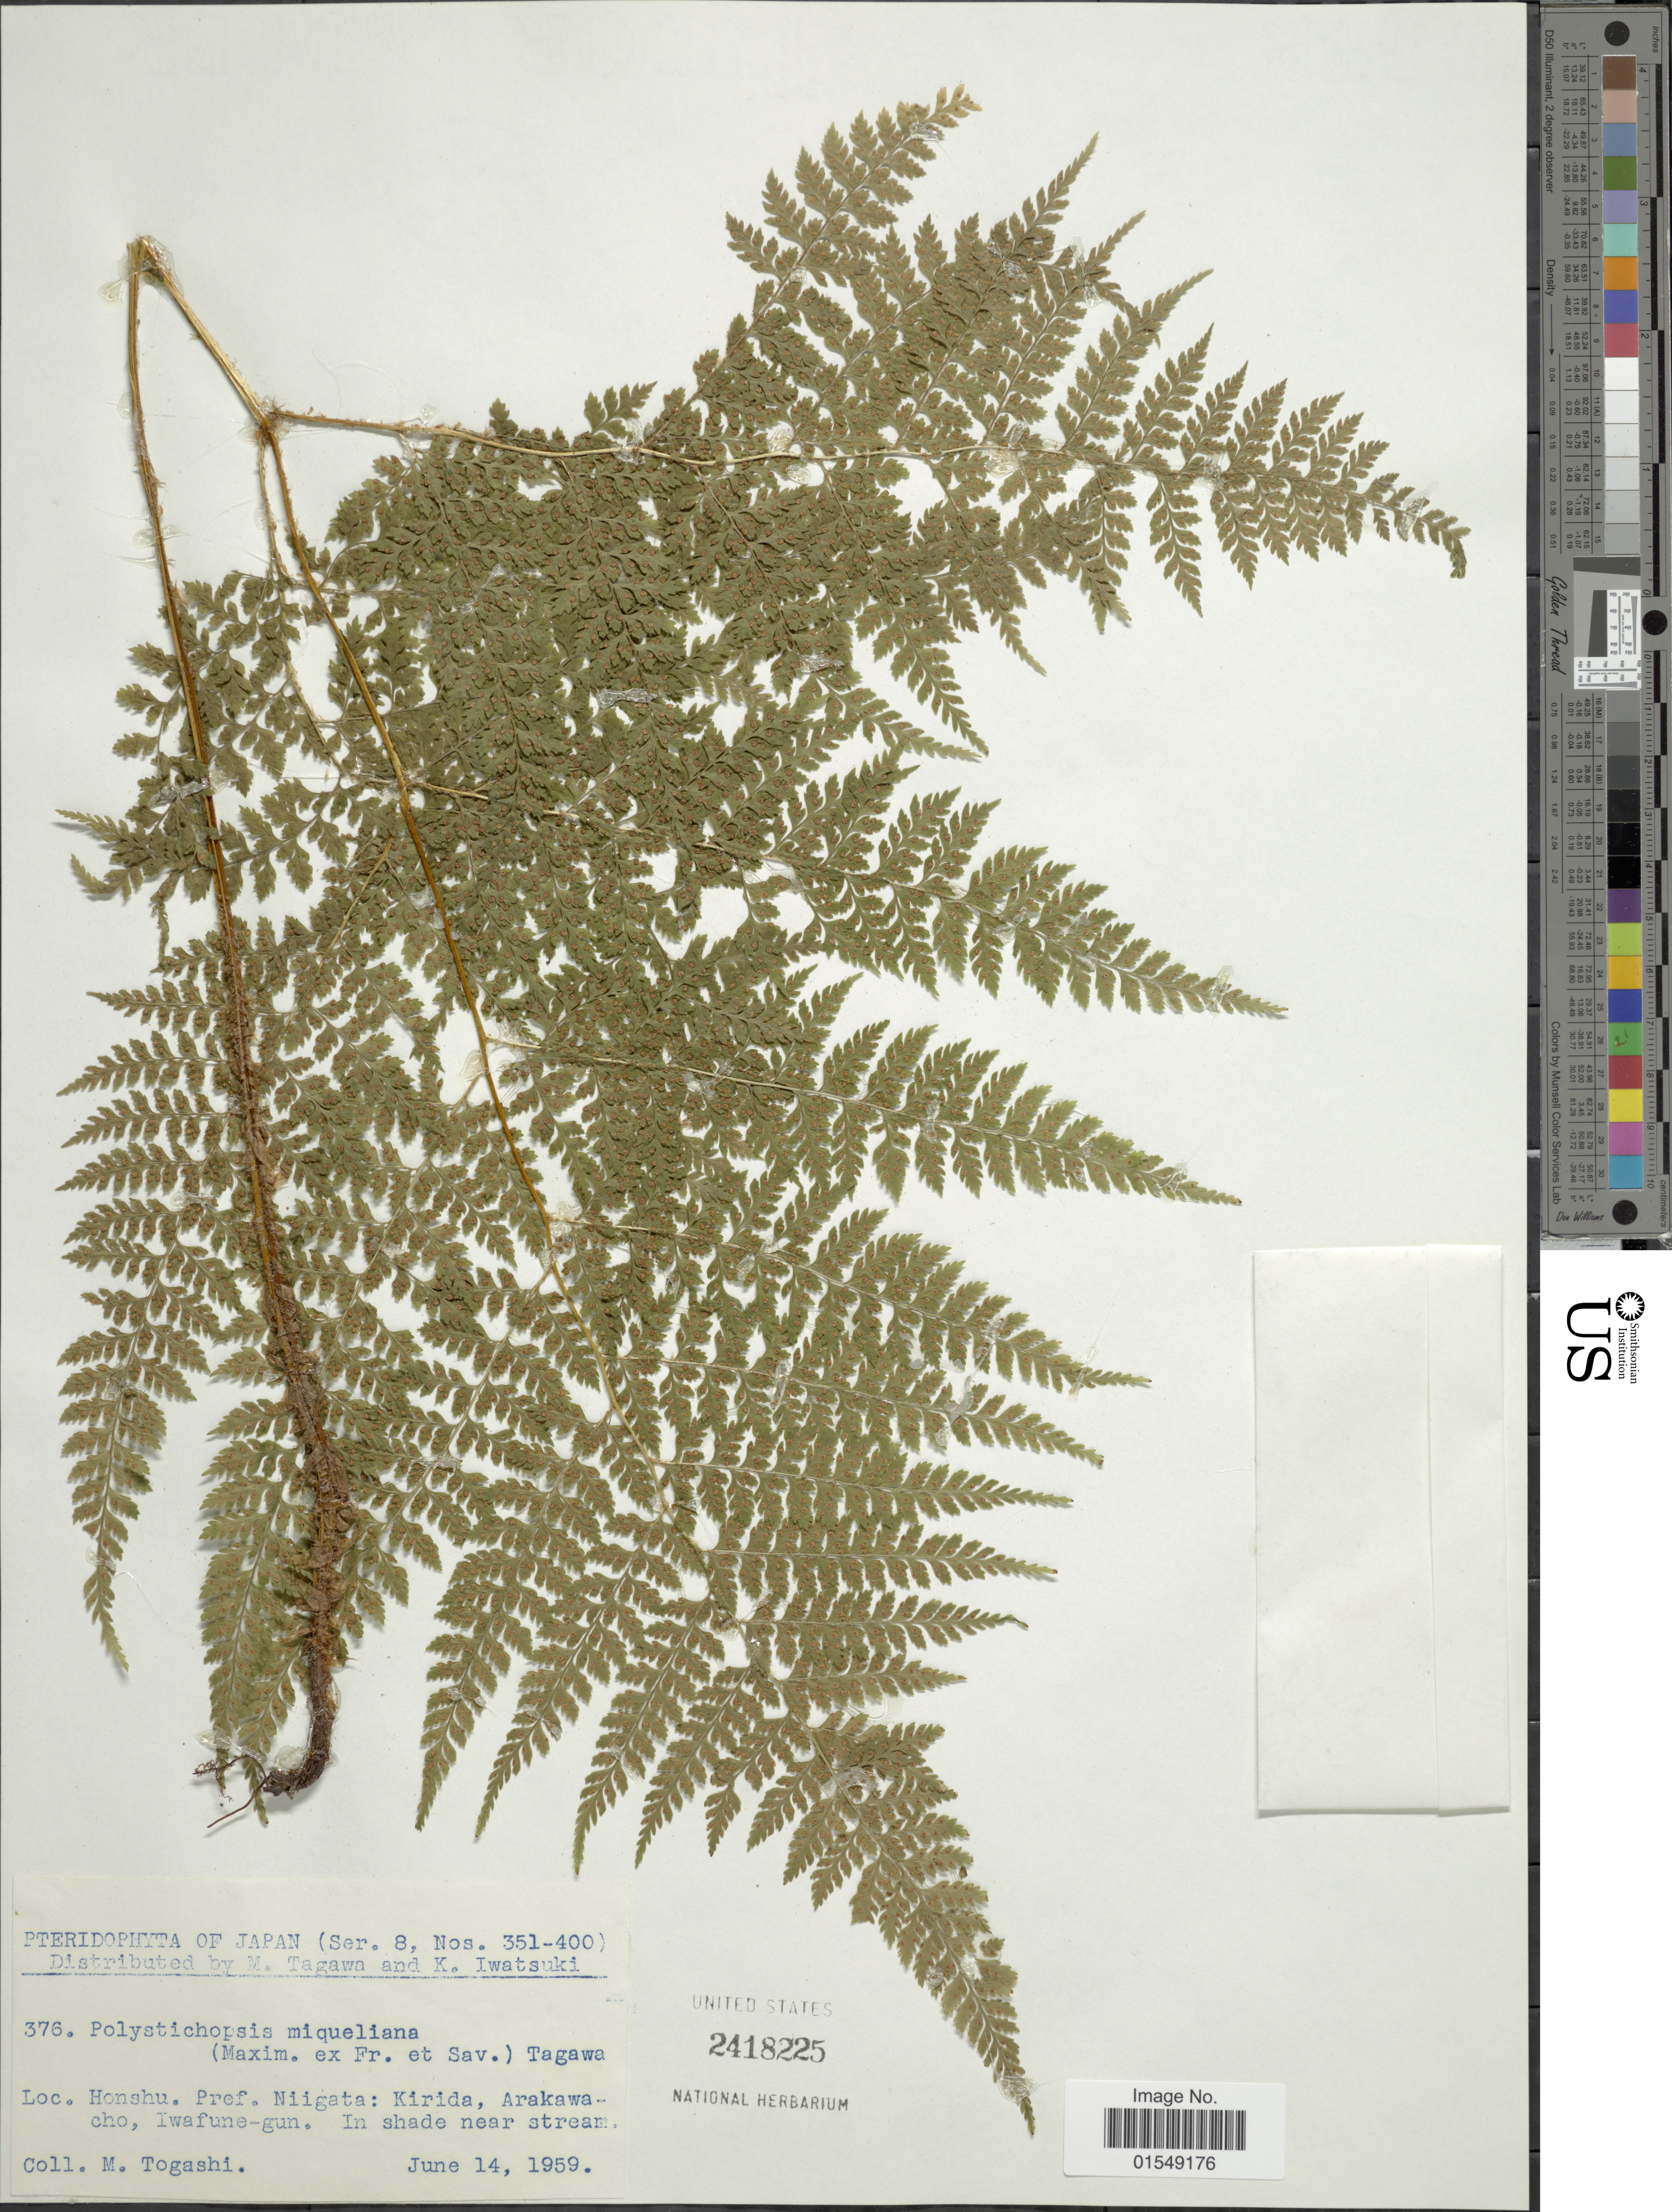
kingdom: Plantae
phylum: Tracheophyta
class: Polypodiopsida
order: Polypodiales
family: Dryopteridaceae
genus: Arachniodes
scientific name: Arachniodes miqueliana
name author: (Maxim. ex Franch. & Sav.) Ohwi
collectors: M. Togashi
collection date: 1959-06-14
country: Japan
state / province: Niigata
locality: Honshu, Kirida, Arakawa-cho, Iwafune-gun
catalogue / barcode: US 2418225